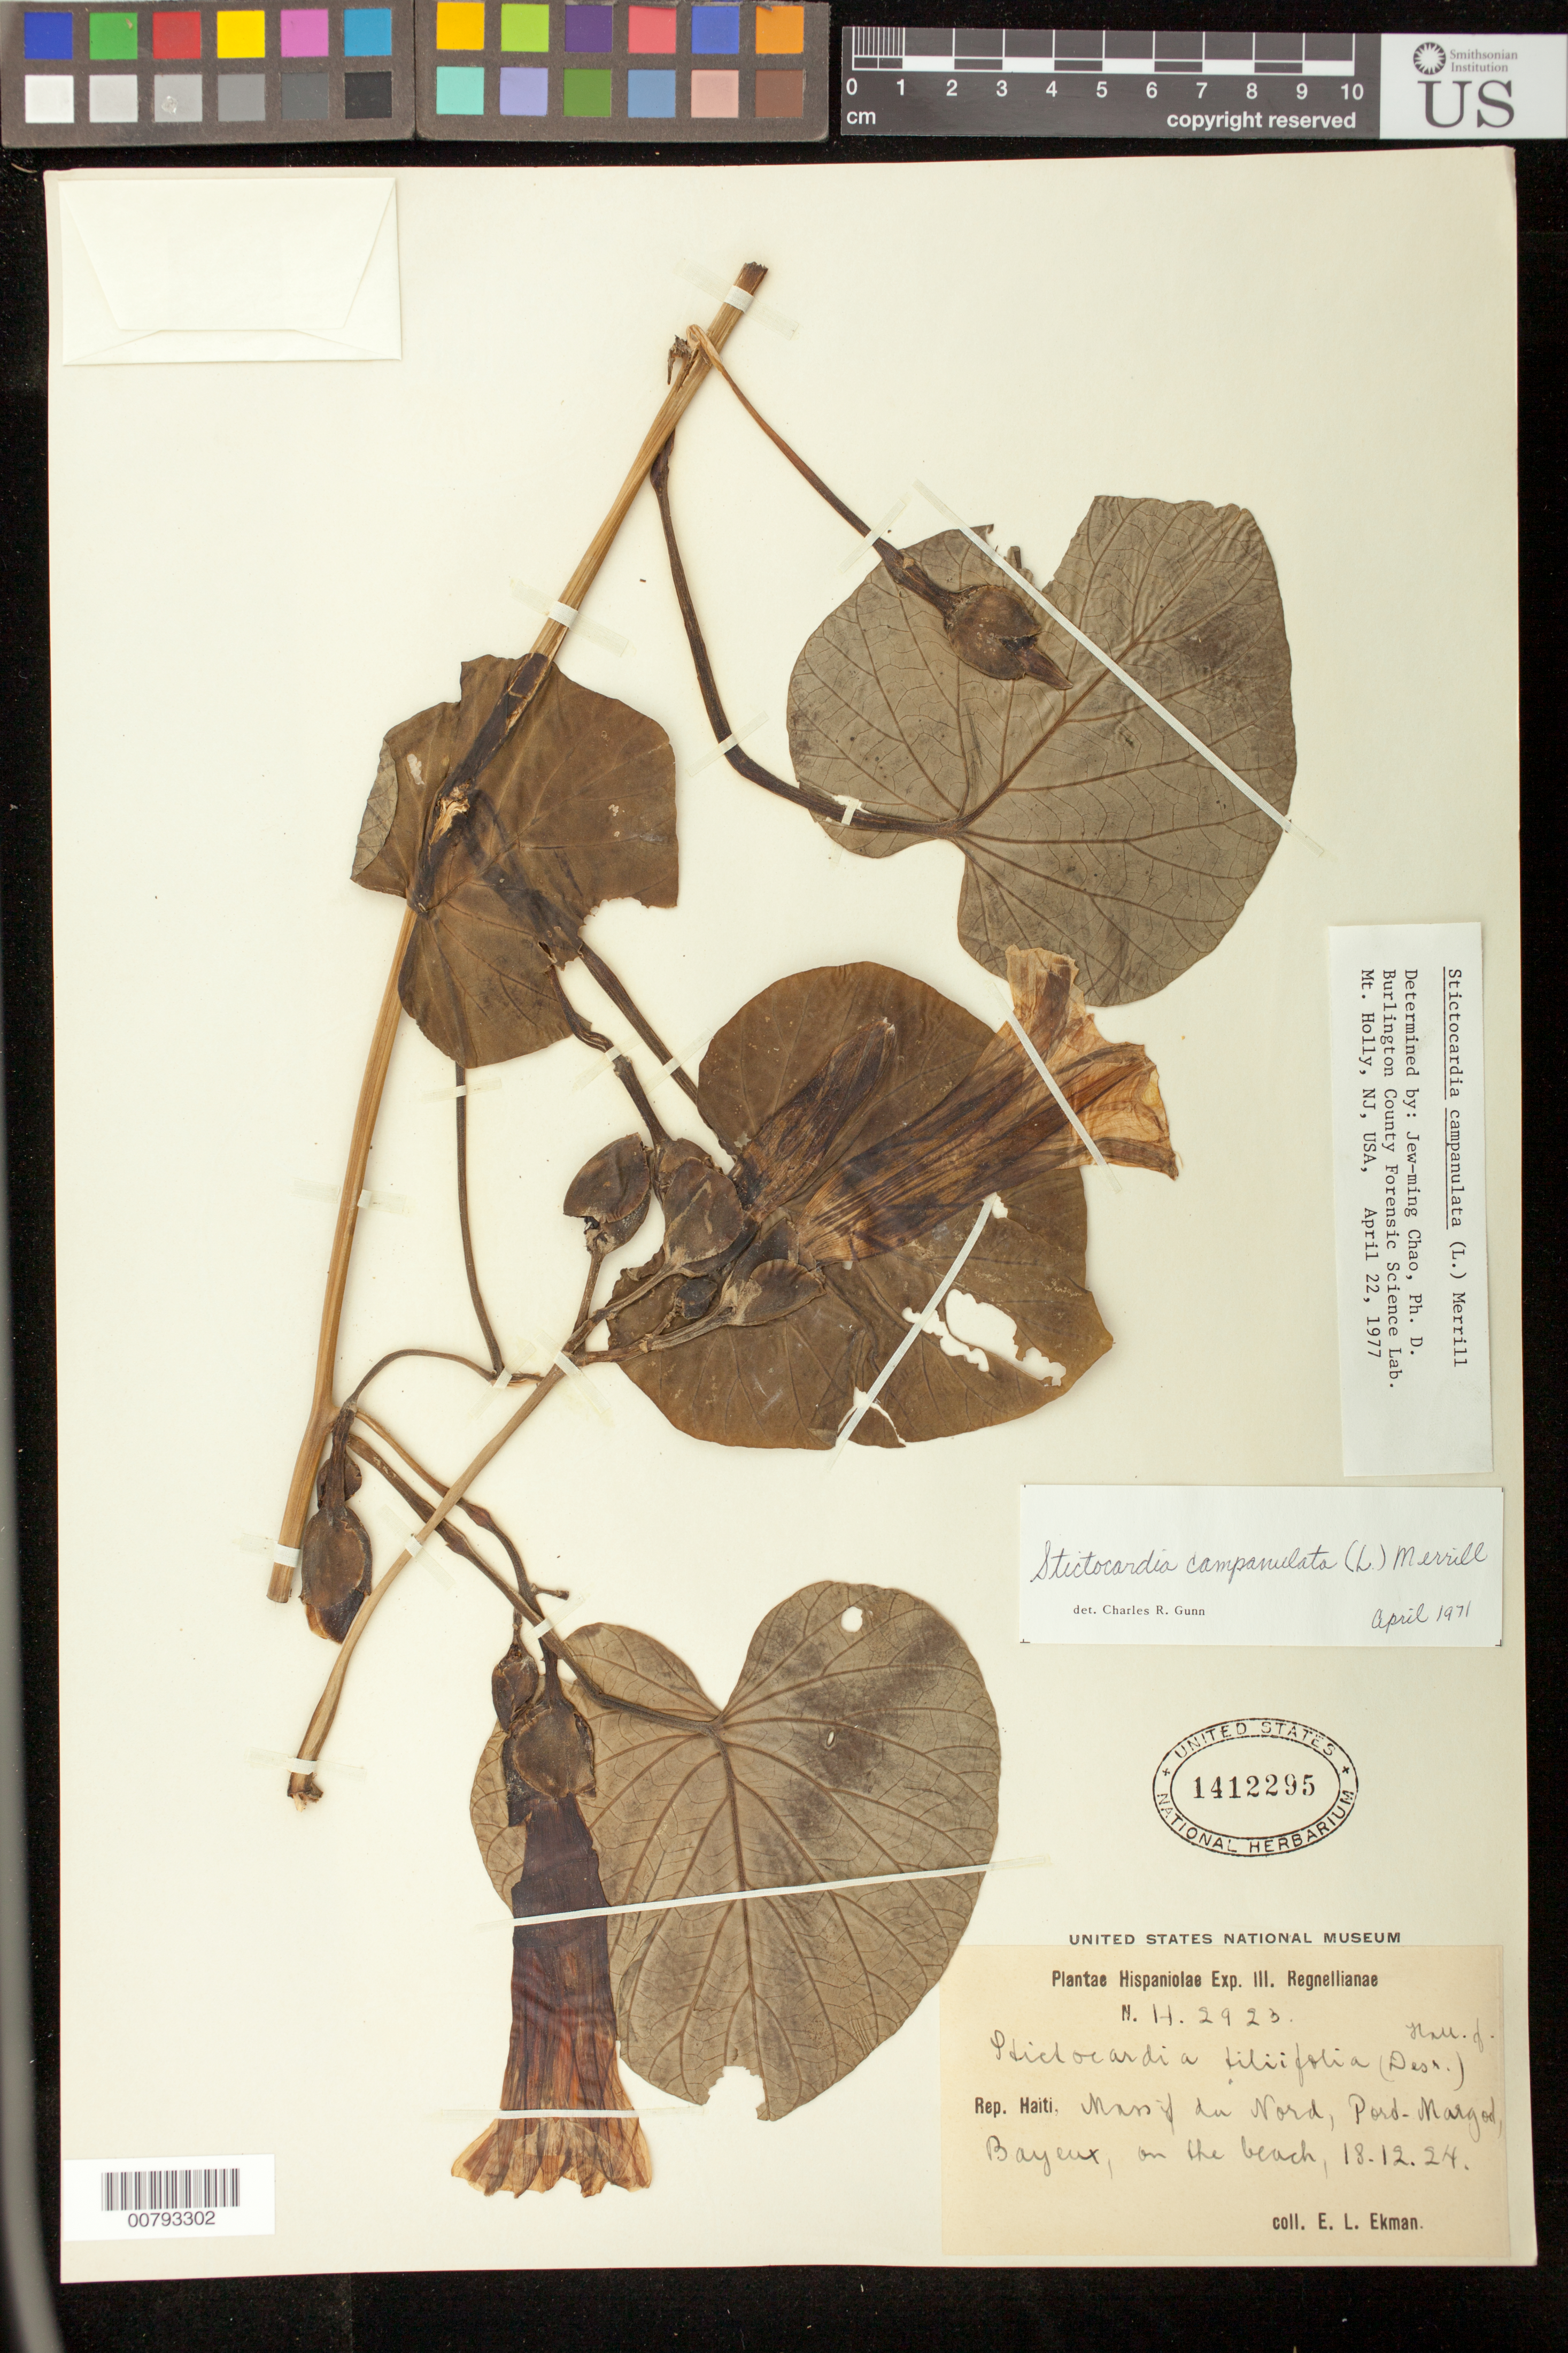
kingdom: Plantae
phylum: Tracheophyta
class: Magnoliopsida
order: Solanales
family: Convolvulaceae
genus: Stictocardia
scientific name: Stictocardia tiliifolia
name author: (Desr.) Hallier f.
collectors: E. L. Ekman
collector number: H 2923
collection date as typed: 18 Dec 1924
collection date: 1924-12-18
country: Haiti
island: Hispaniola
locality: Massif du Nord, Port-Margot Bayeux.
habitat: On the beach.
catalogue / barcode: US 1412295